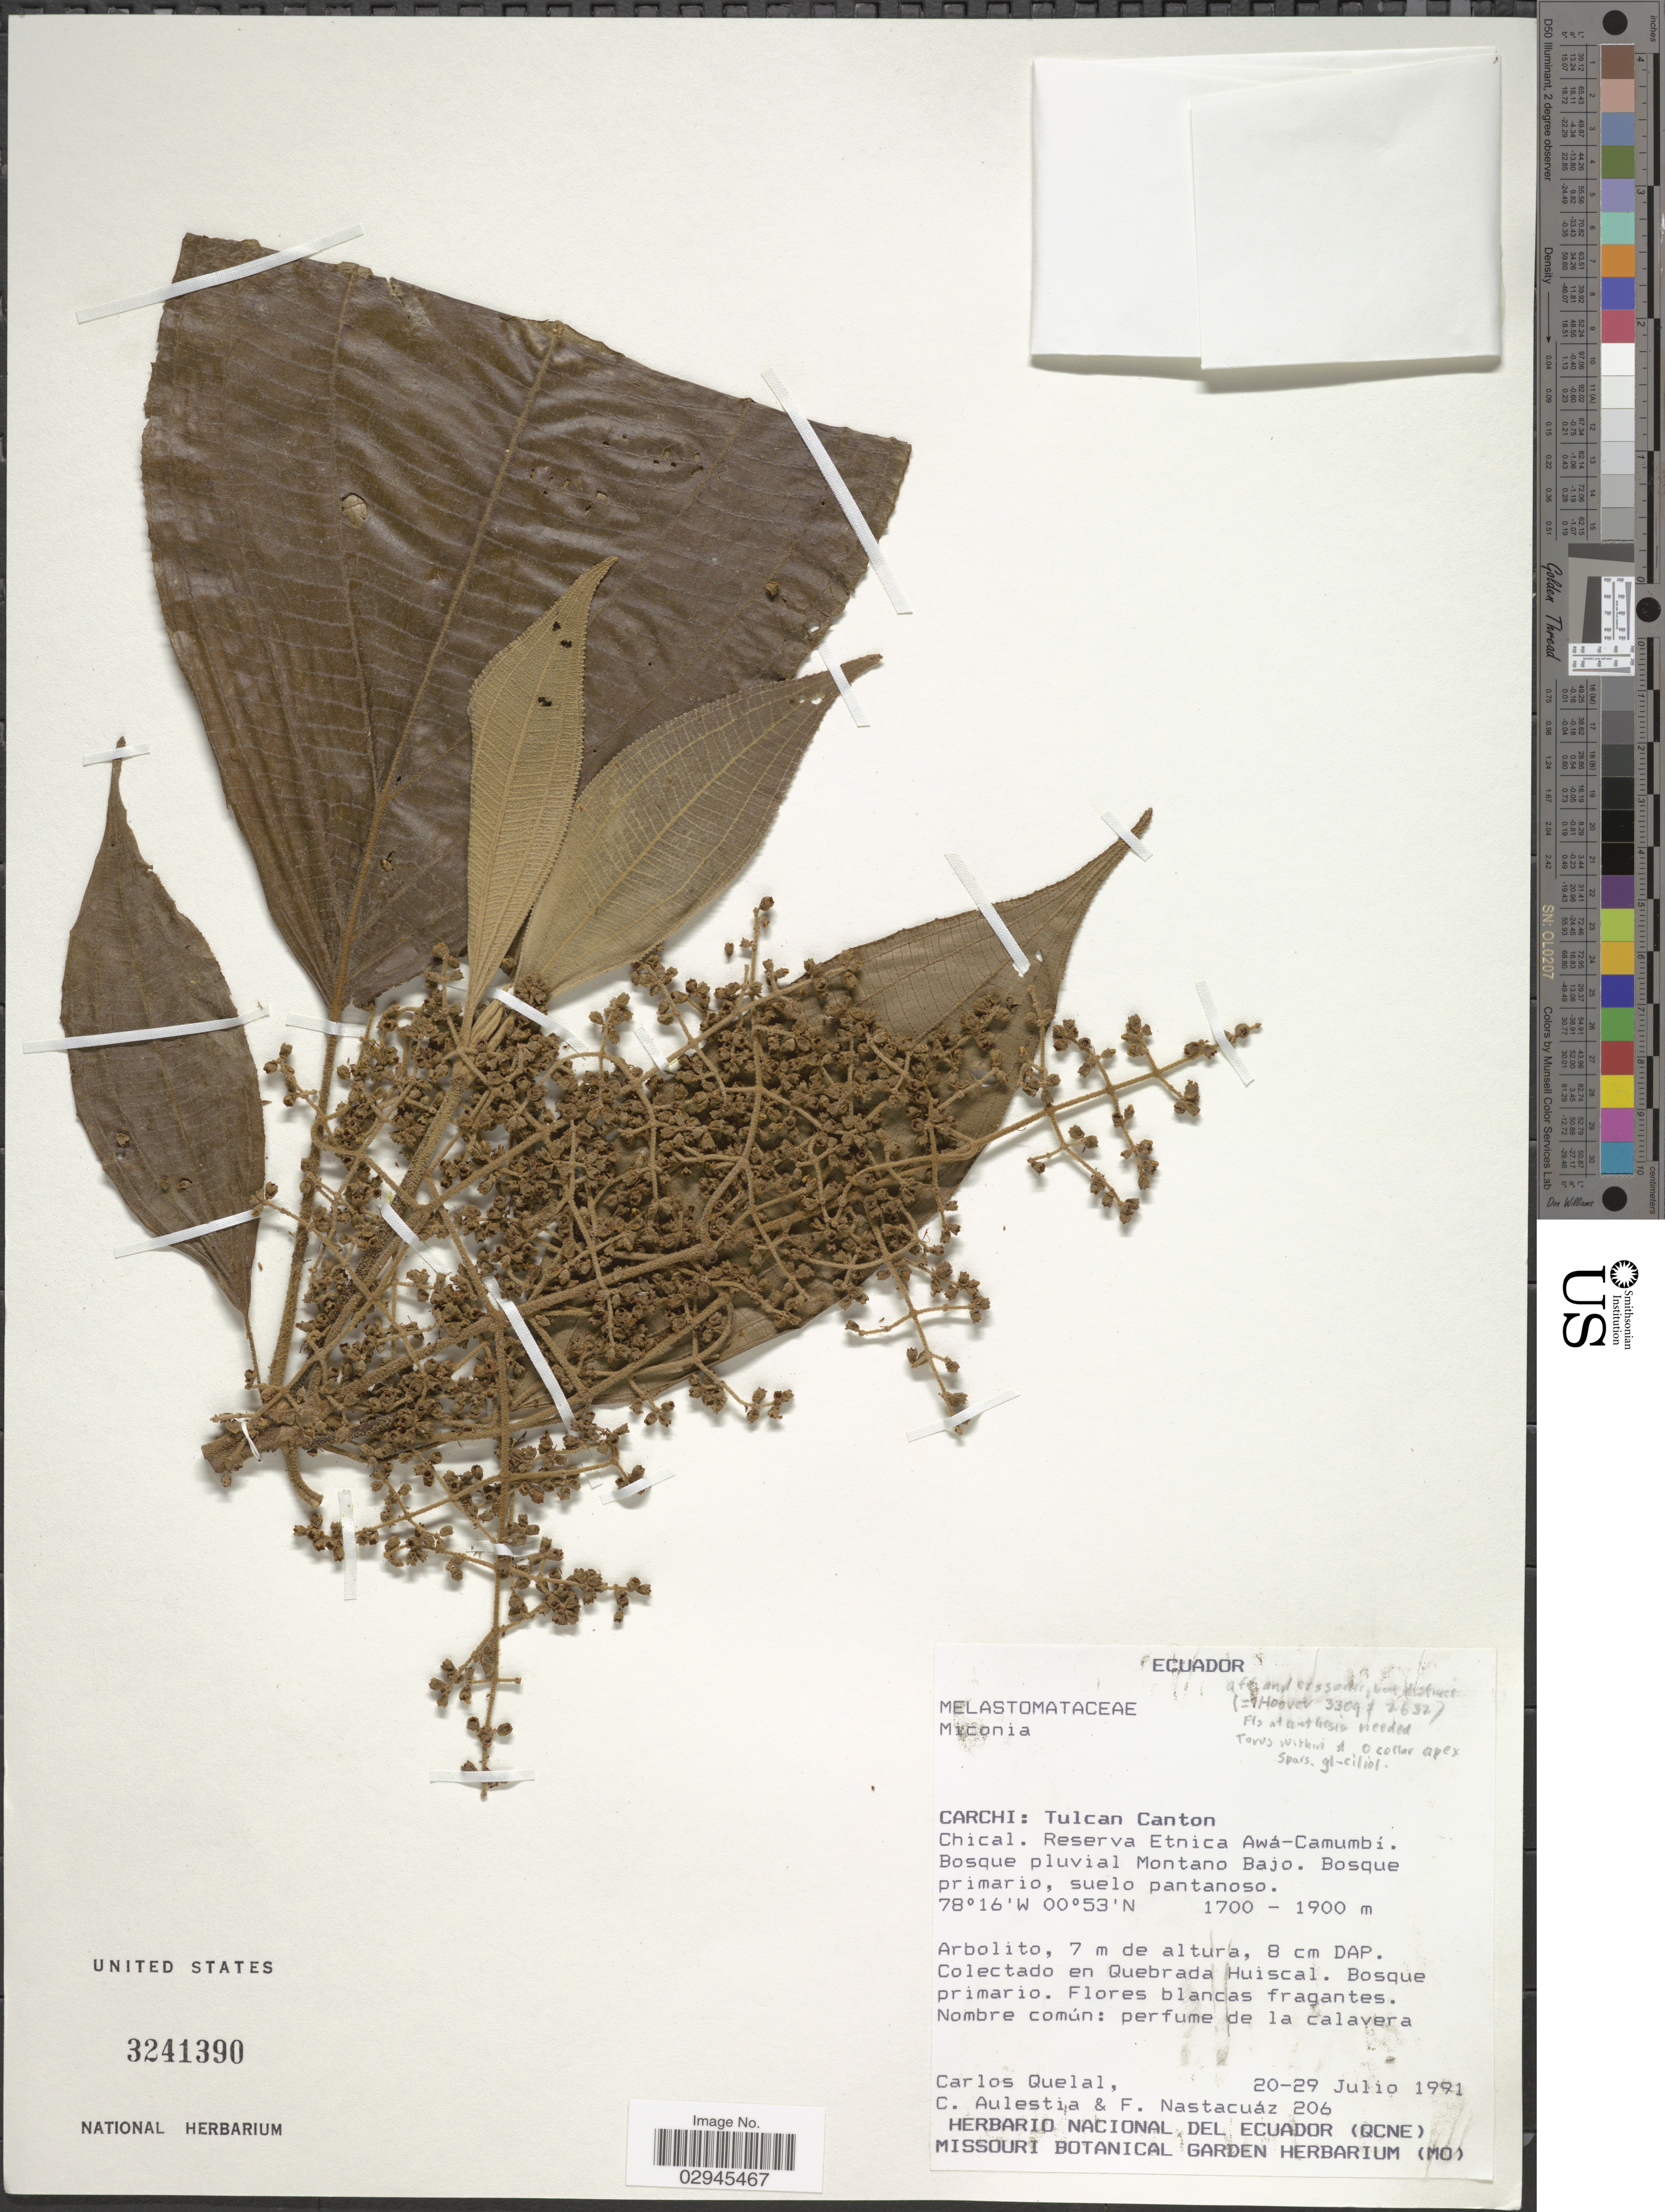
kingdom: Plantae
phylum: Tracheophyta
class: Magnoliopsida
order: Myrtales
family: Melastomataceae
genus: Miconia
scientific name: Miconia sp.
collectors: C. Quelal, C. Aulestia & F. Nastacuáz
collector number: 206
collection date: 1991-07-20/1991-07-29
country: Ecuador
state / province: Carchi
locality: Tulcan Canton. Chical. Reserva Etnica Awá-Camumbí. Bosque pluvial Montano Bajo.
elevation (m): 1700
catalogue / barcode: US 3241390